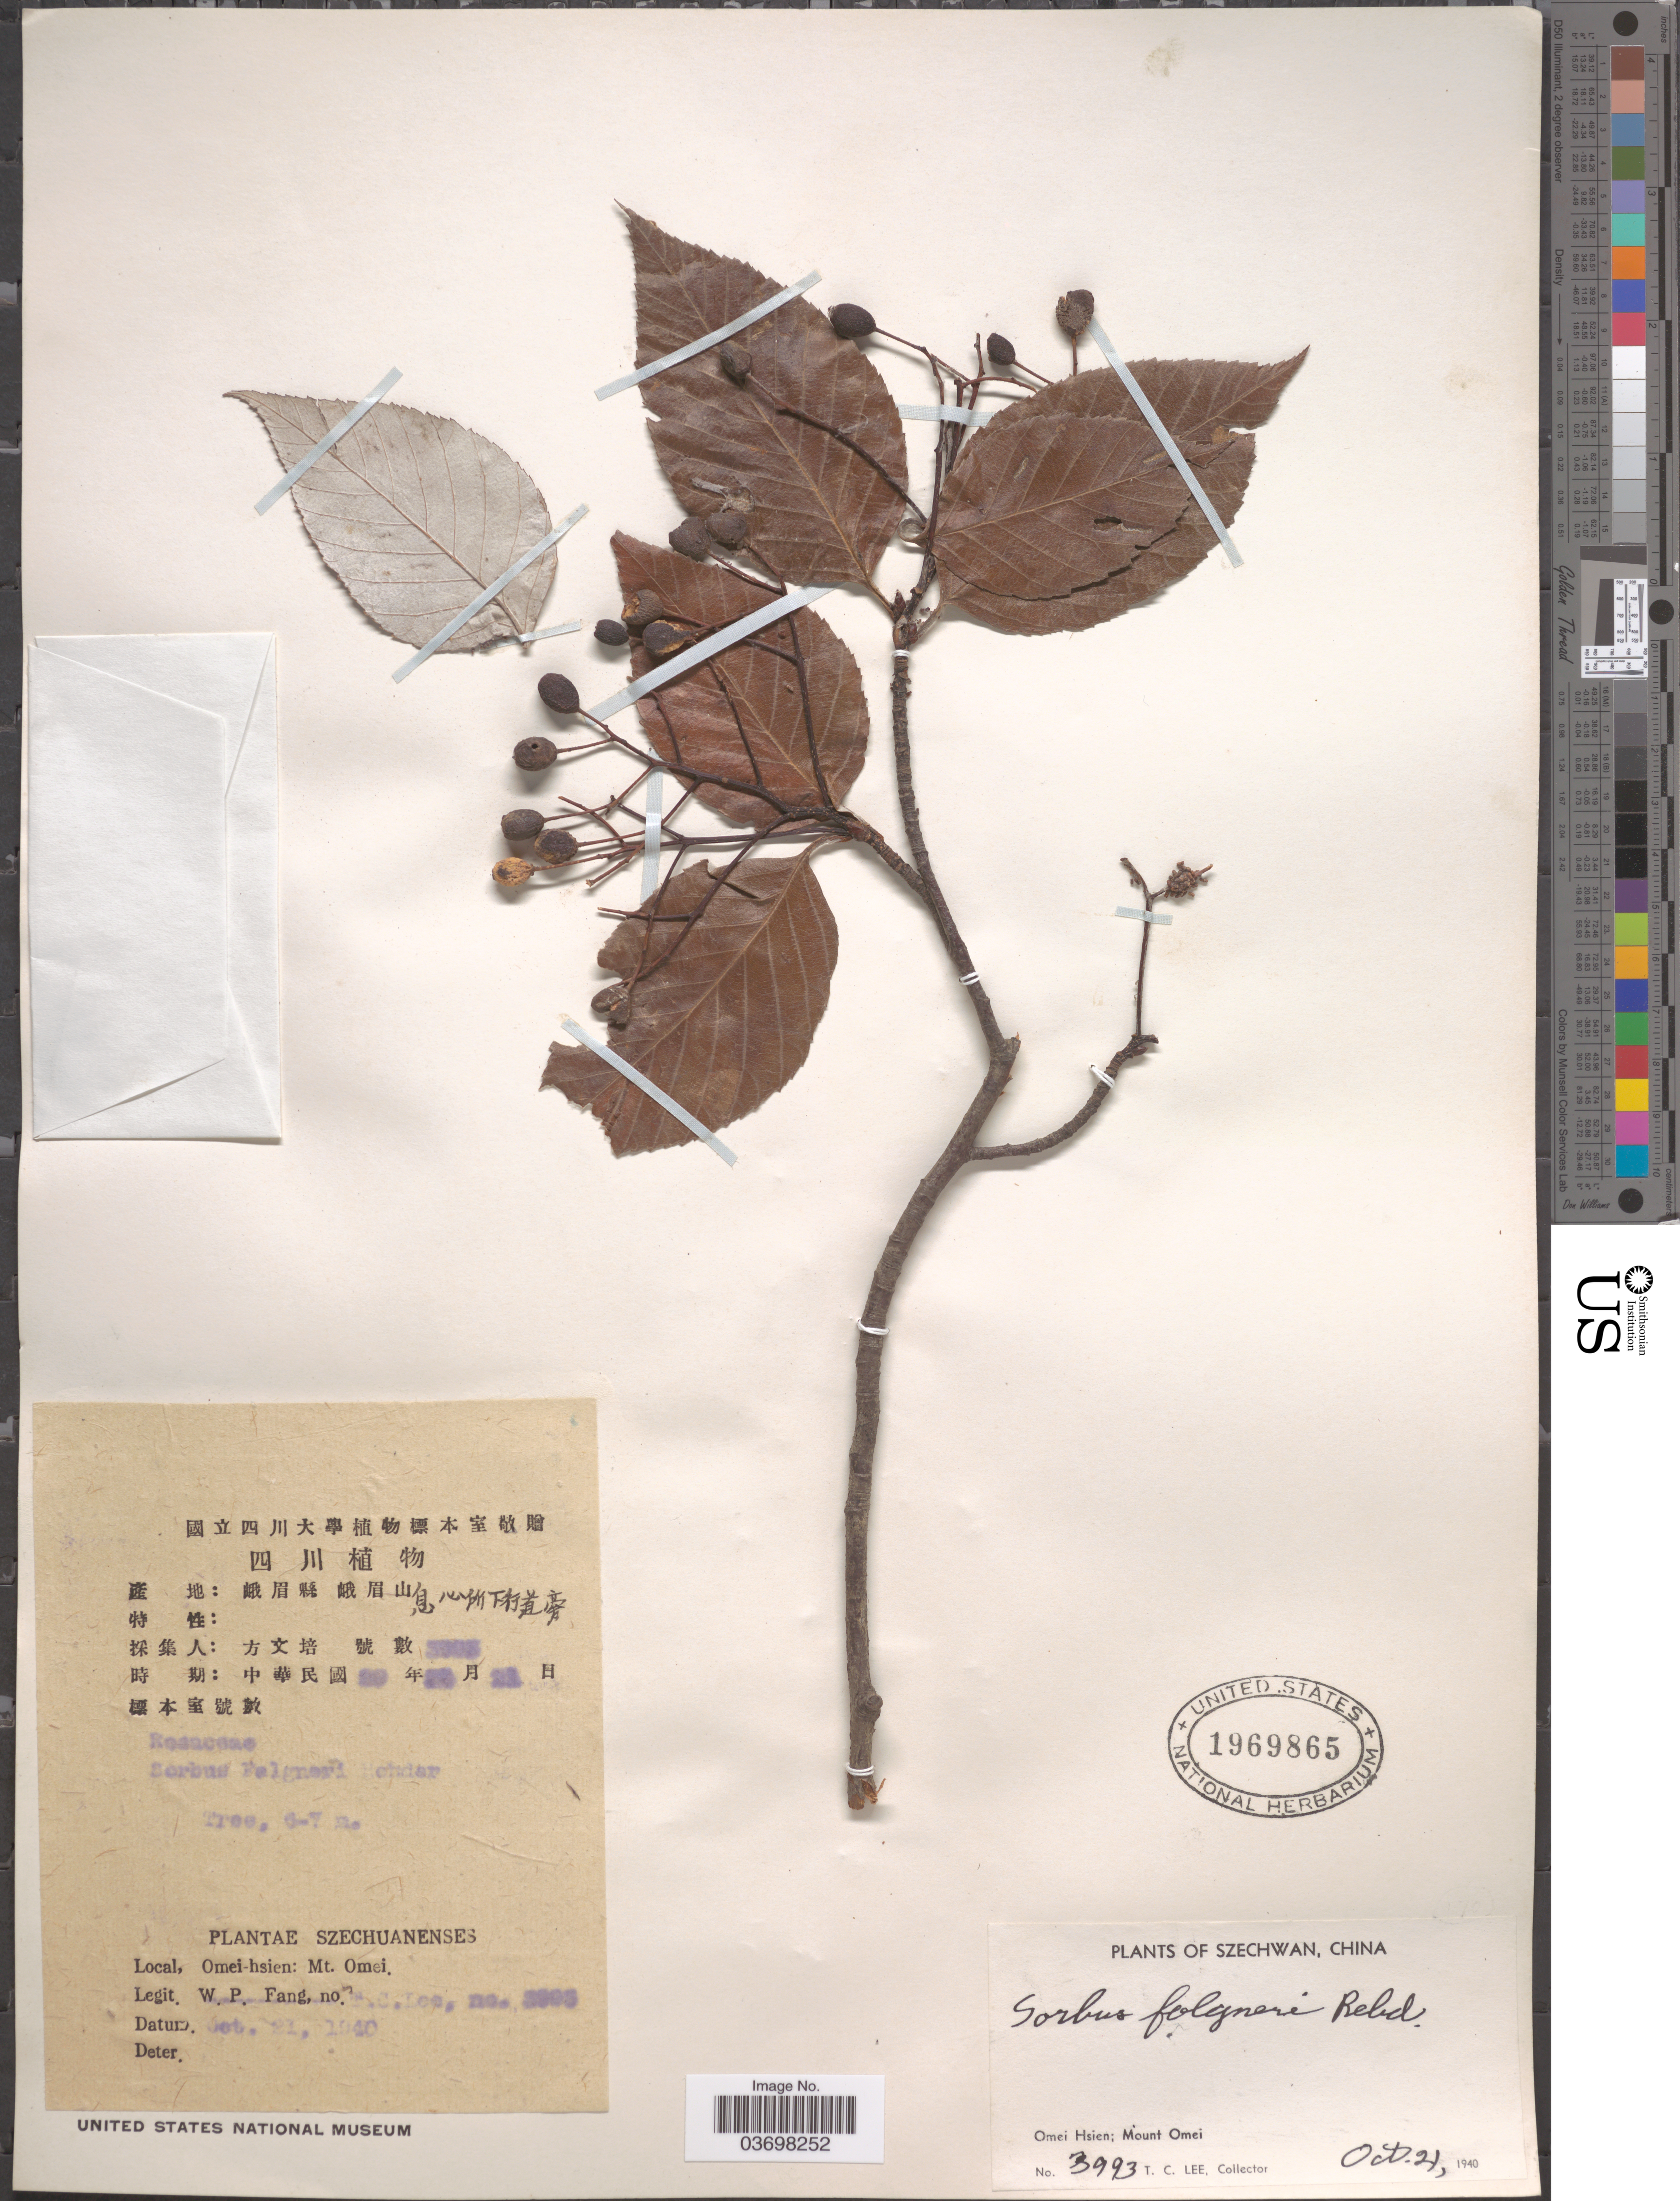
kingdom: Plantae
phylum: Tracheophyta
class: Magnoliopsida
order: Rosales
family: Rosaceae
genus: Sorbus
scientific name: Sorbus folgneri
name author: (C.K. Schneid.) Rehder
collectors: T. Lee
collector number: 3993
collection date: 1940-10-21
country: China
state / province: Sichuan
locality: Szechwan. Omei Hsien; Mount Omei.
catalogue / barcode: US 1969865